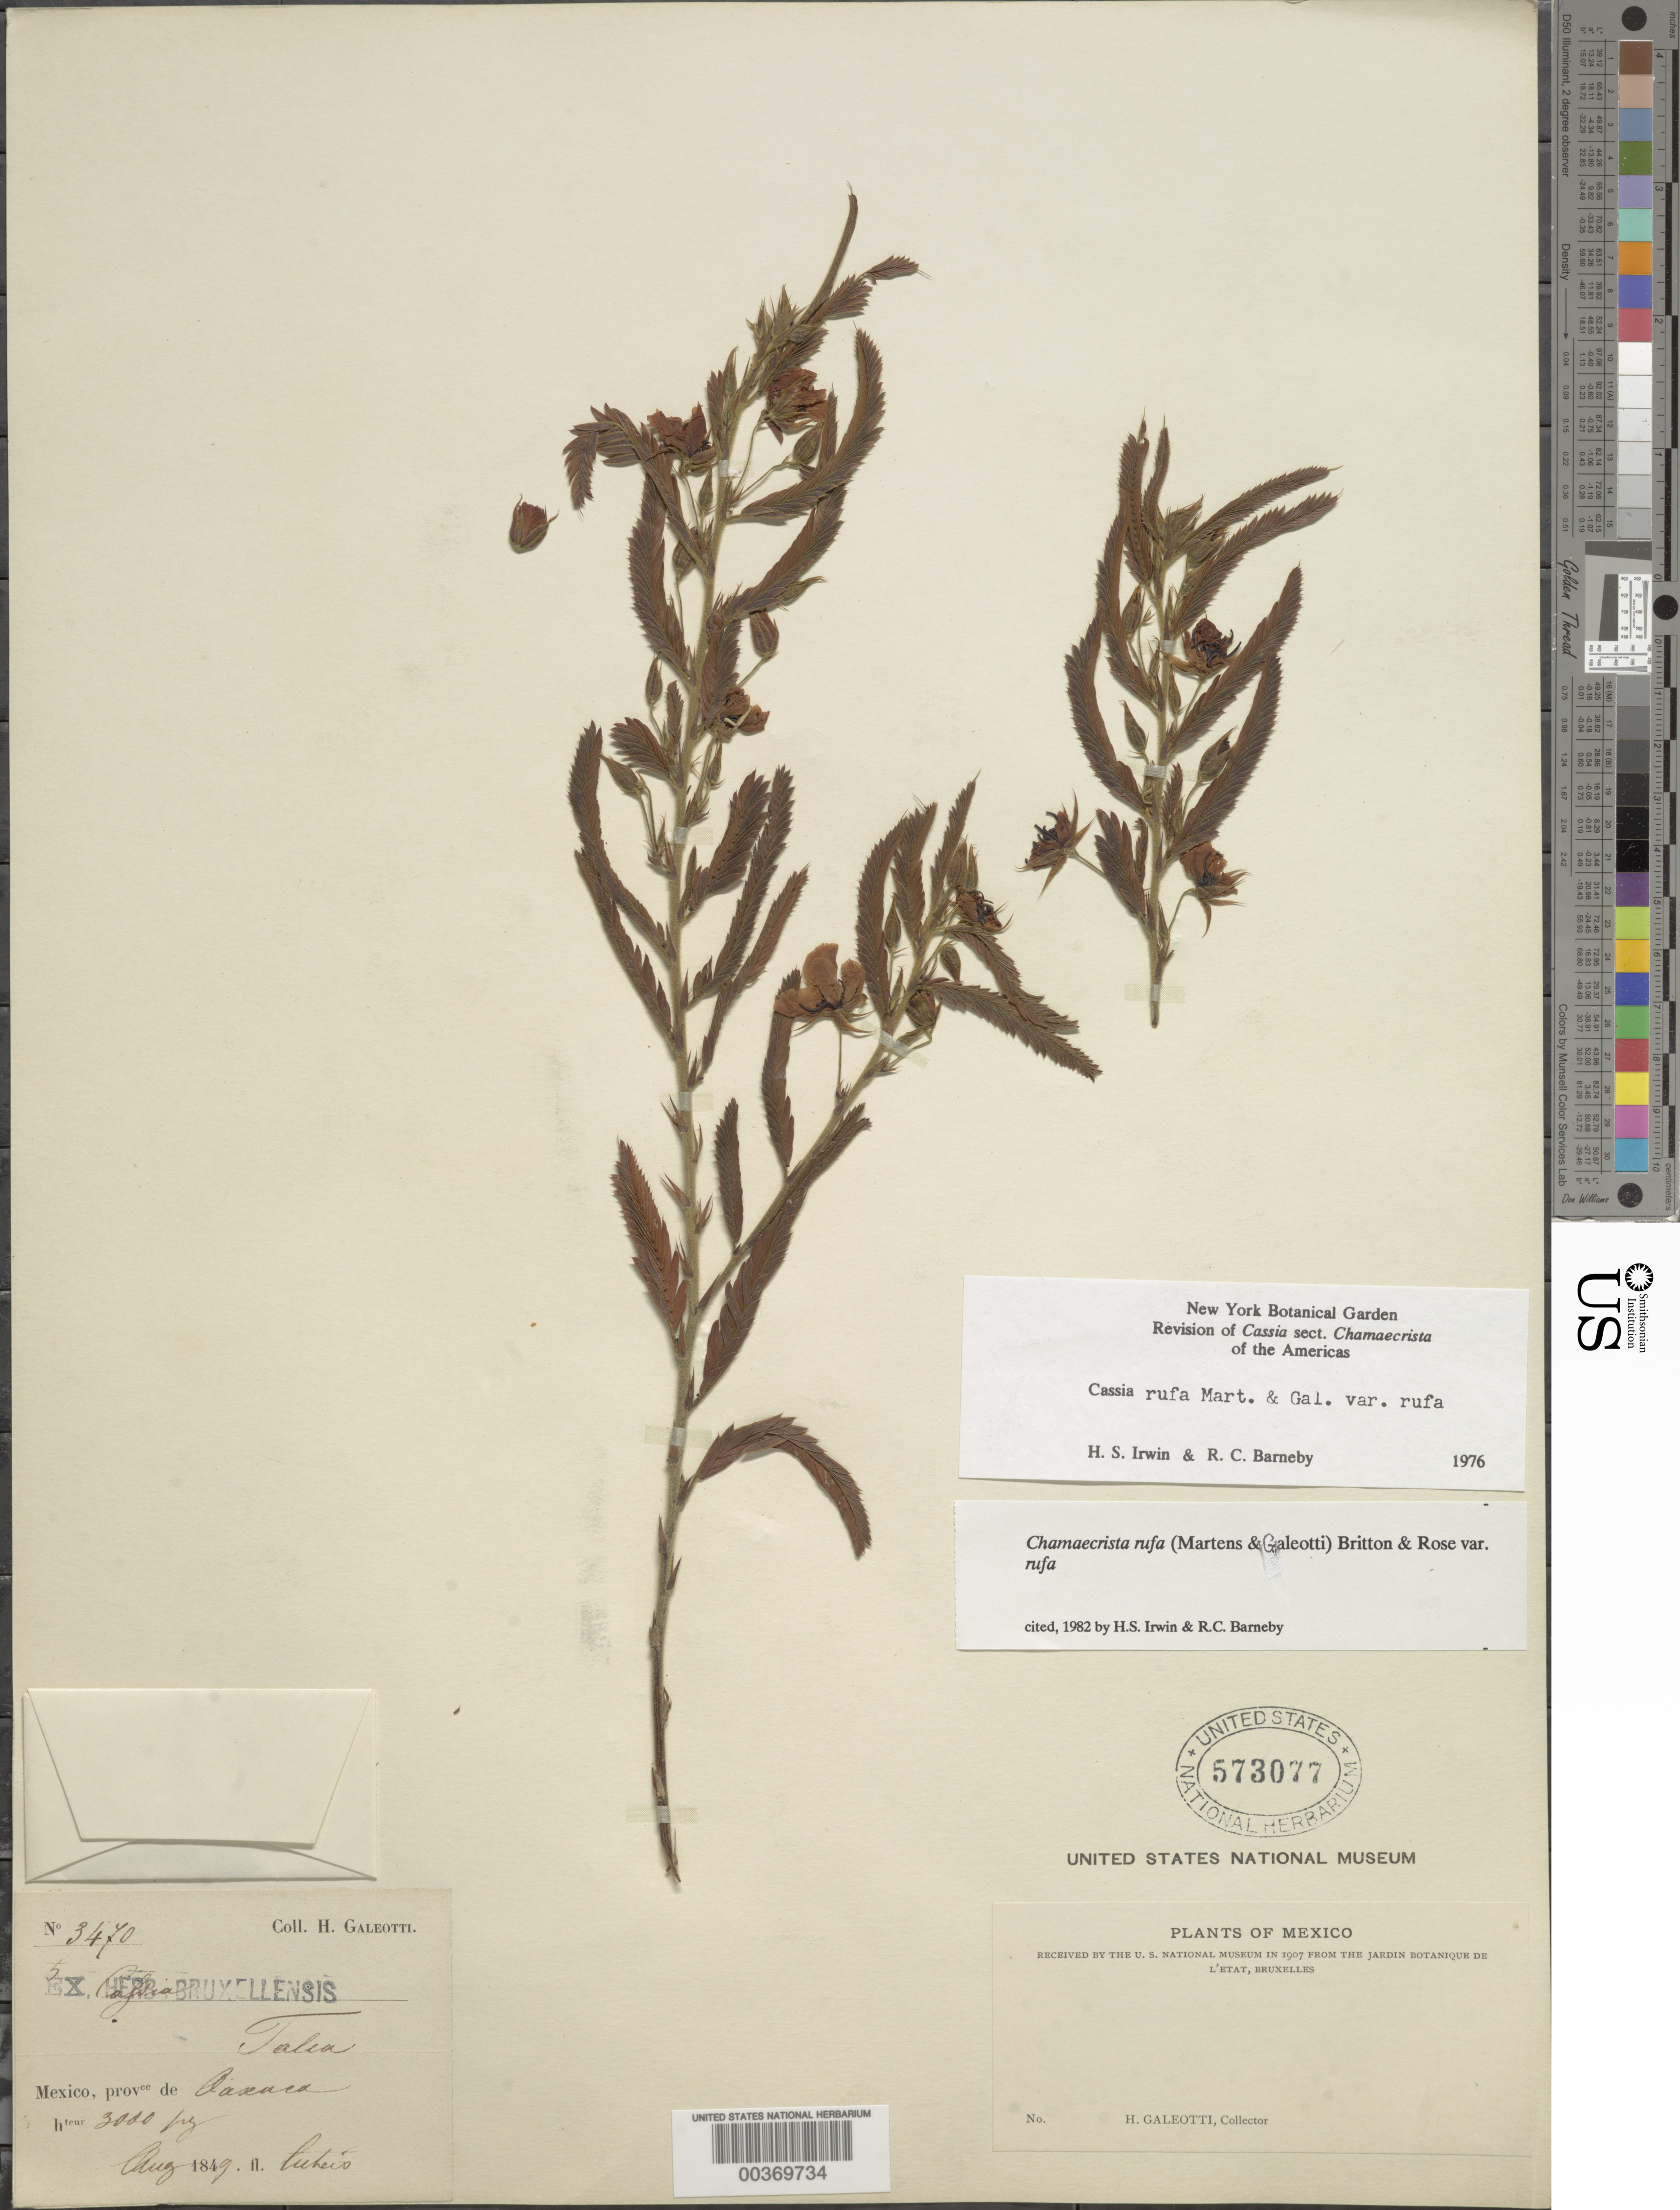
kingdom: Plantae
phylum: Tracheophyta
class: Magnoliopsida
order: Fabales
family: Fabaceae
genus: Chamaecrista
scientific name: Chamaecrista rufa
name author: Britton & Rose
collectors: H. G. Galeotti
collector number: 3470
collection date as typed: Aug 1849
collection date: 1849-08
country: Mexico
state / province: Oaxaca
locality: Talea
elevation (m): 914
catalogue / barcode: US 573077